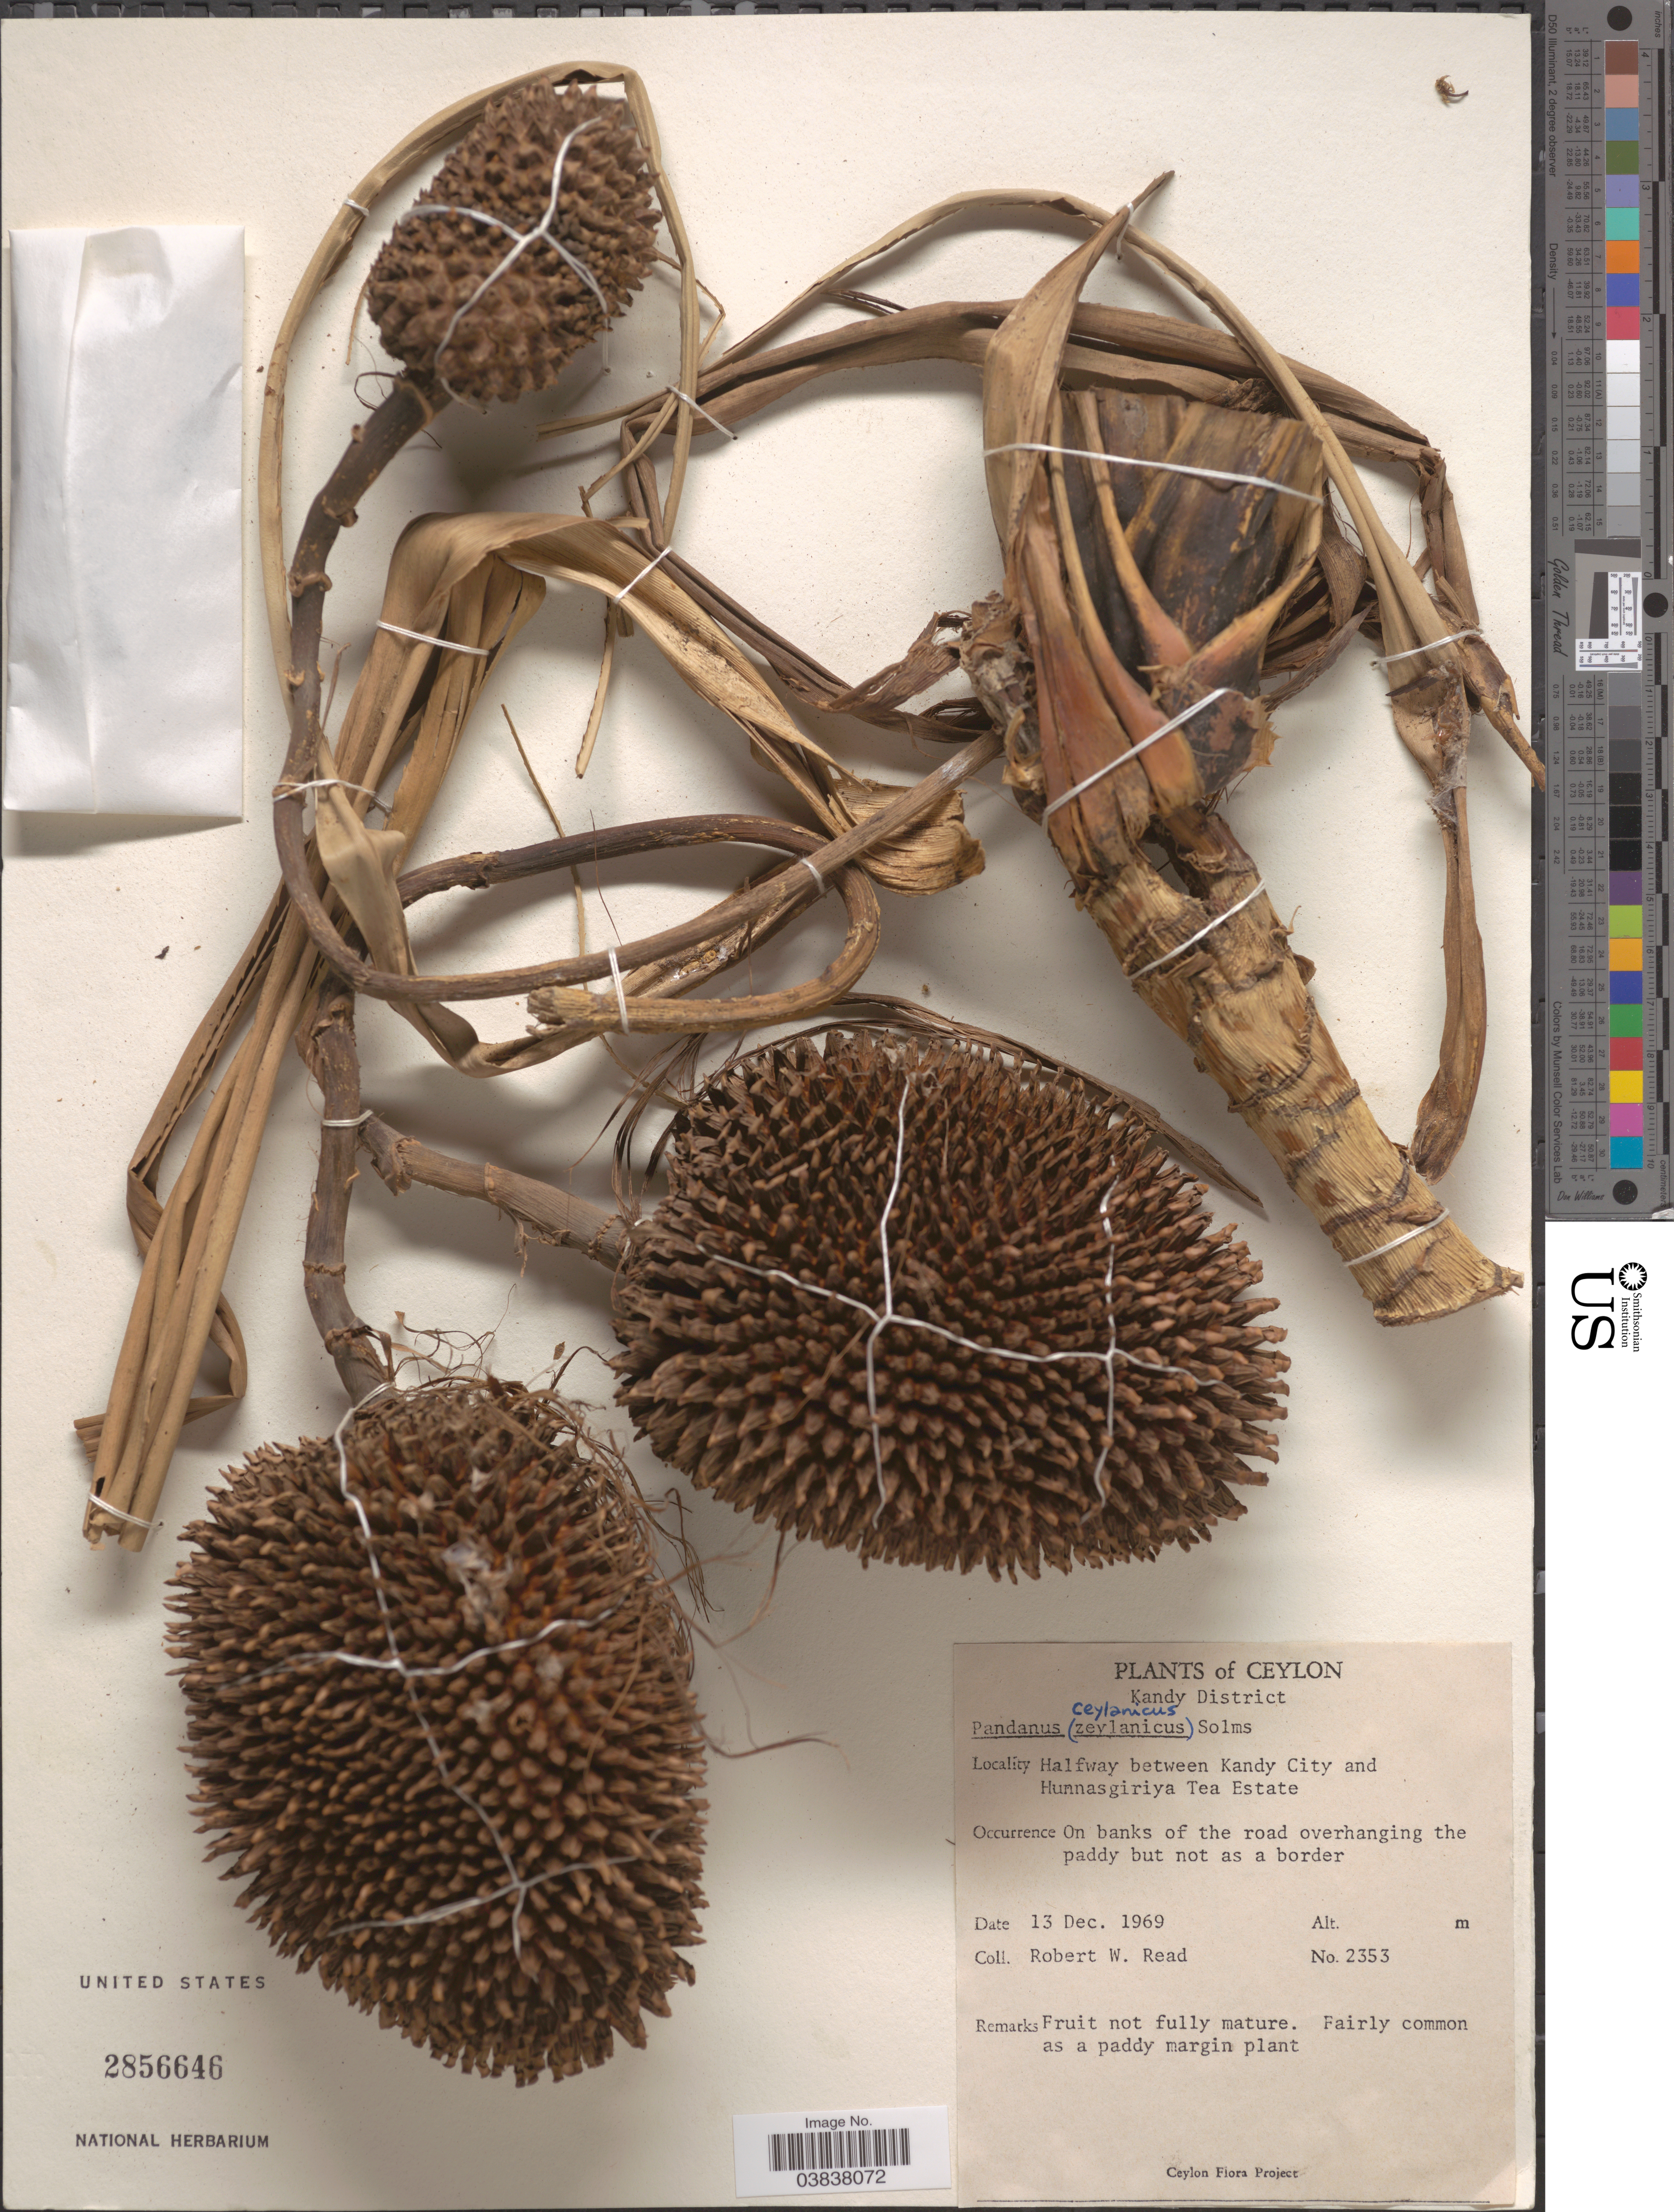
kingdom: Plantae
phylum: Tracheophyta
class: Liliopsida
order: Pandanales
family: Pandanaceae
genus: Pandanus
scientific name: Pandanus ceylanicus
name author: Solms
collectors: R. W. Read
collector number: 2353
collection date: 1969-12-13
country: Sri Lanka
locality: Ceylon. Kandy District. Halfway between Kandy City and Hunnasgiriya Tea Estate.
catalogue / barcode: US 2856646